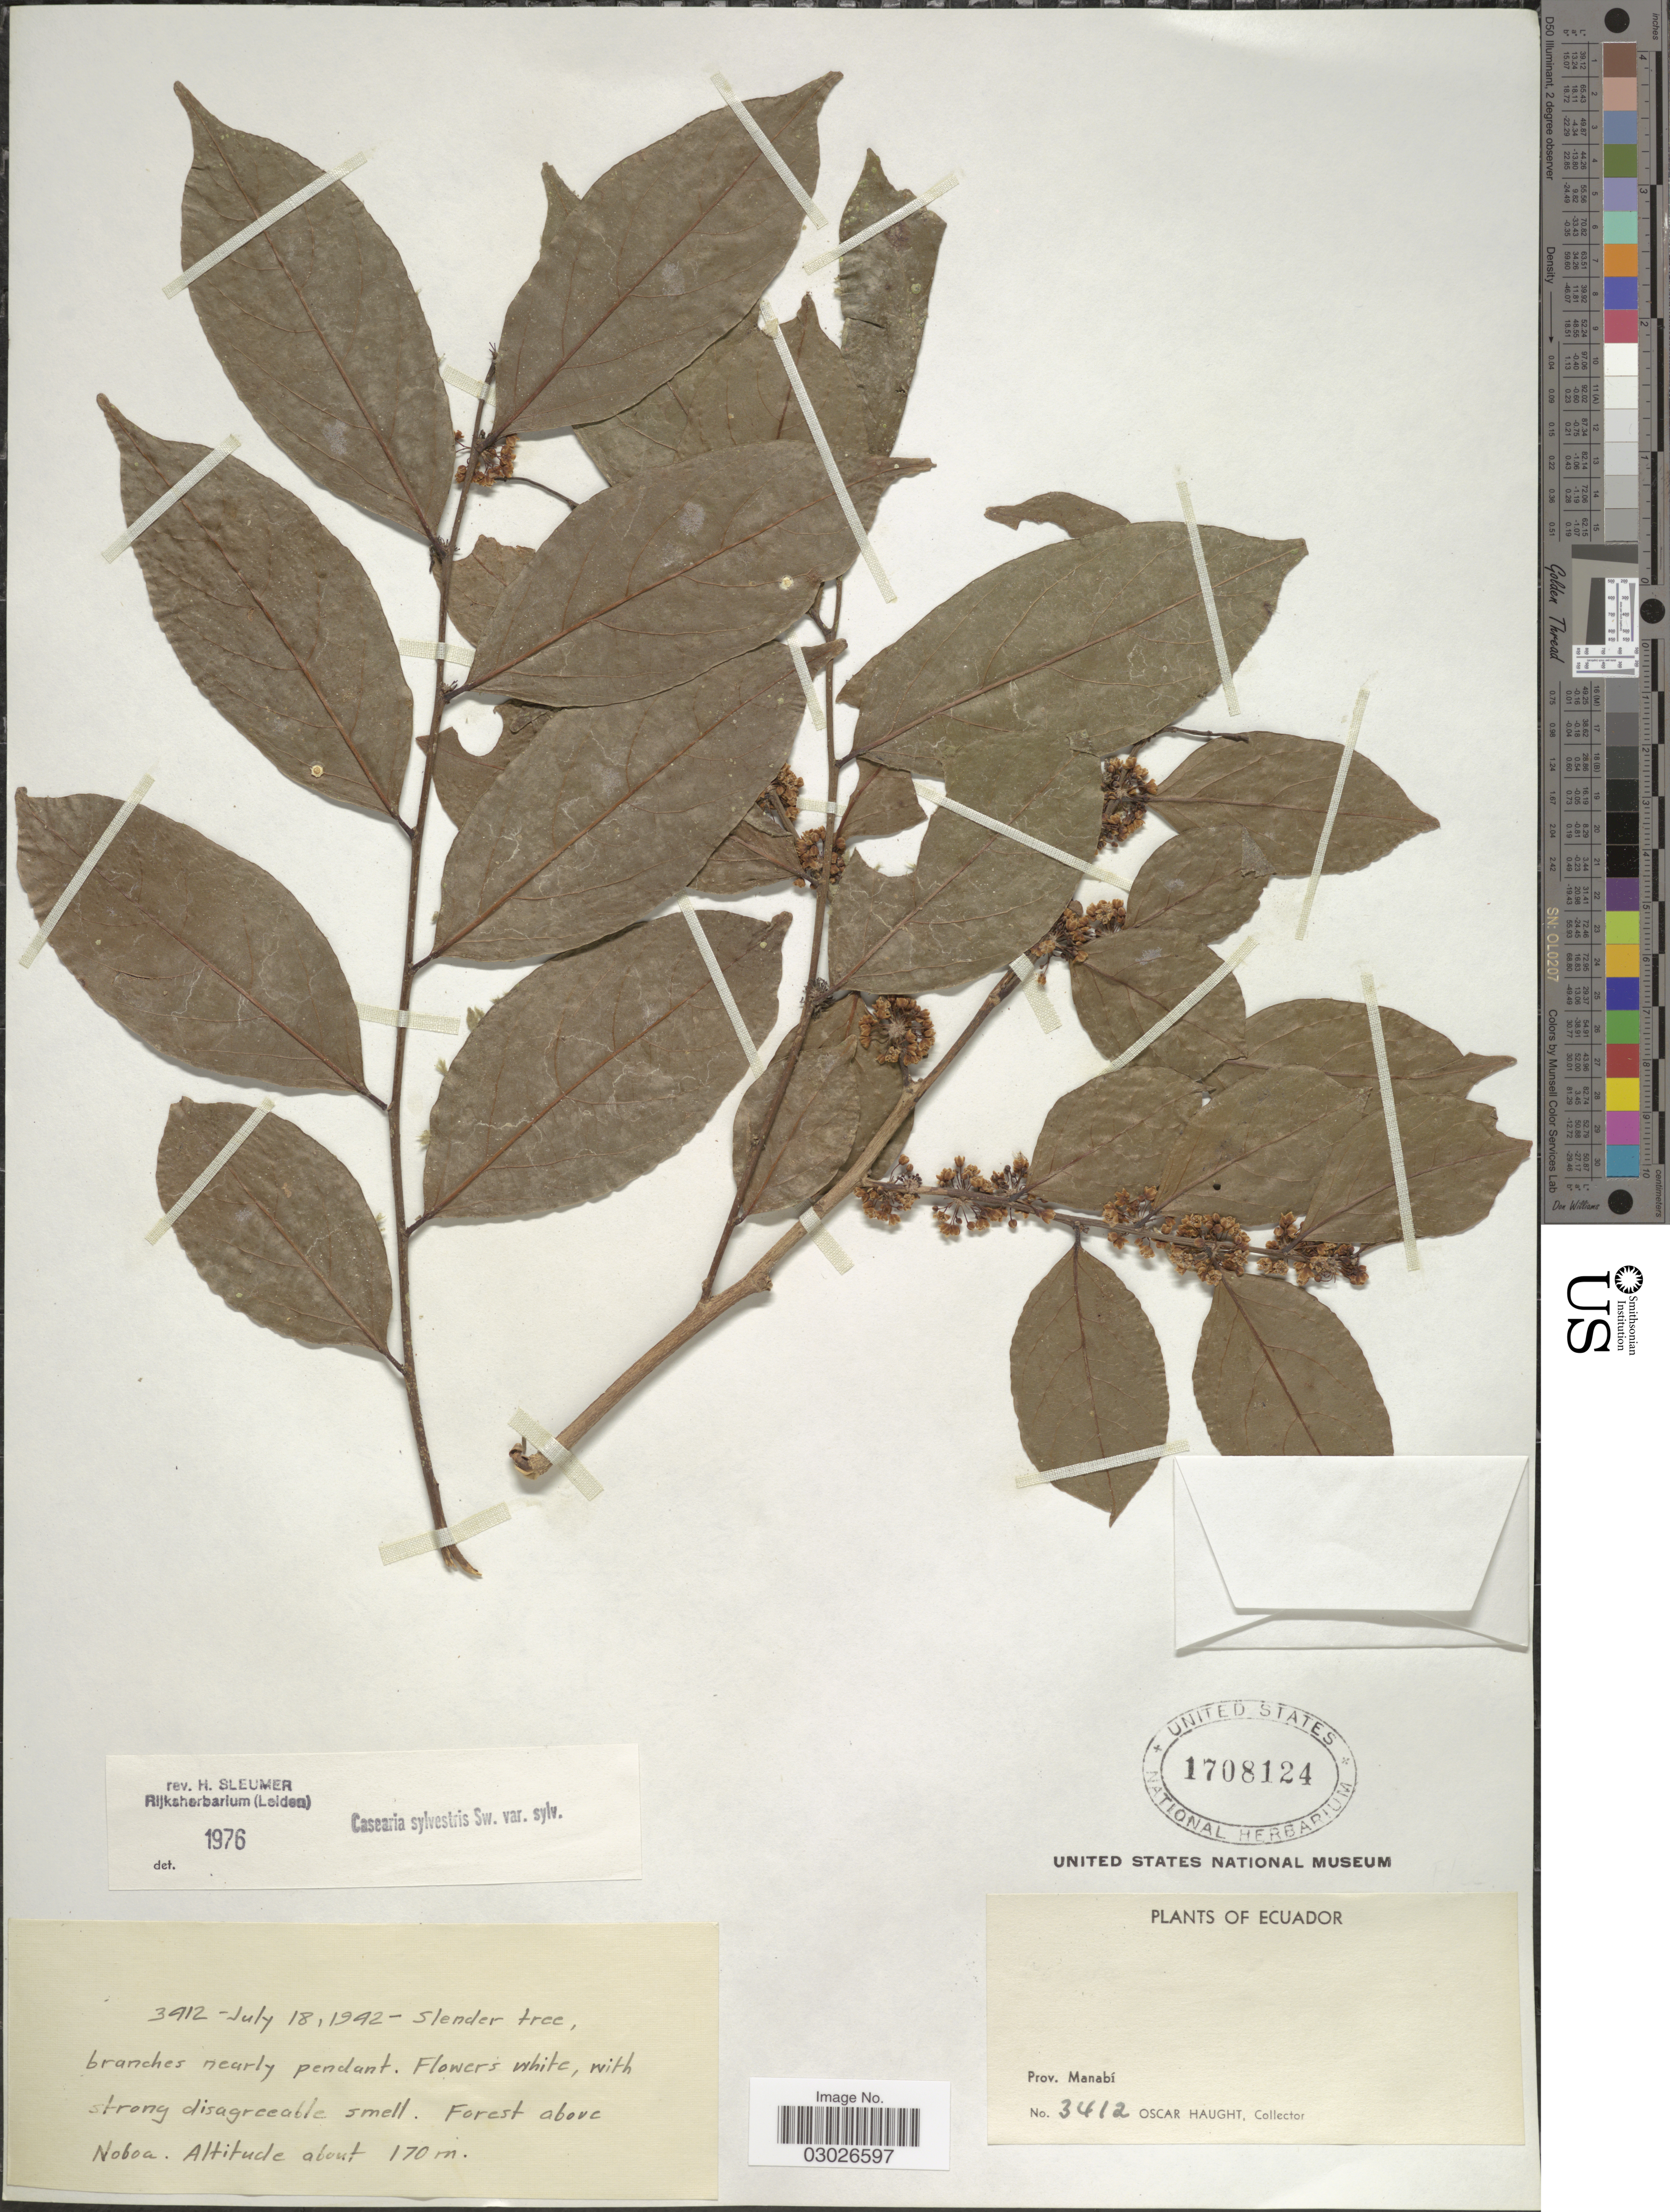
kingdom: Plantae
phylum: Tracheophyta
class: Magnoliopsida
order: Malpighiales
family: Salicaceae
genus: Casearia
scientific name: Casearia sylvestris var. sylvestris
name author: Sw.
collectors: O. Haught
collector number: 3412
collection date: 1942-07-18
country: Ecuador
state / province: Manabí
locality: Forest above Noboa.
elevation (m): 170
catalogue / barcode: US 1708124